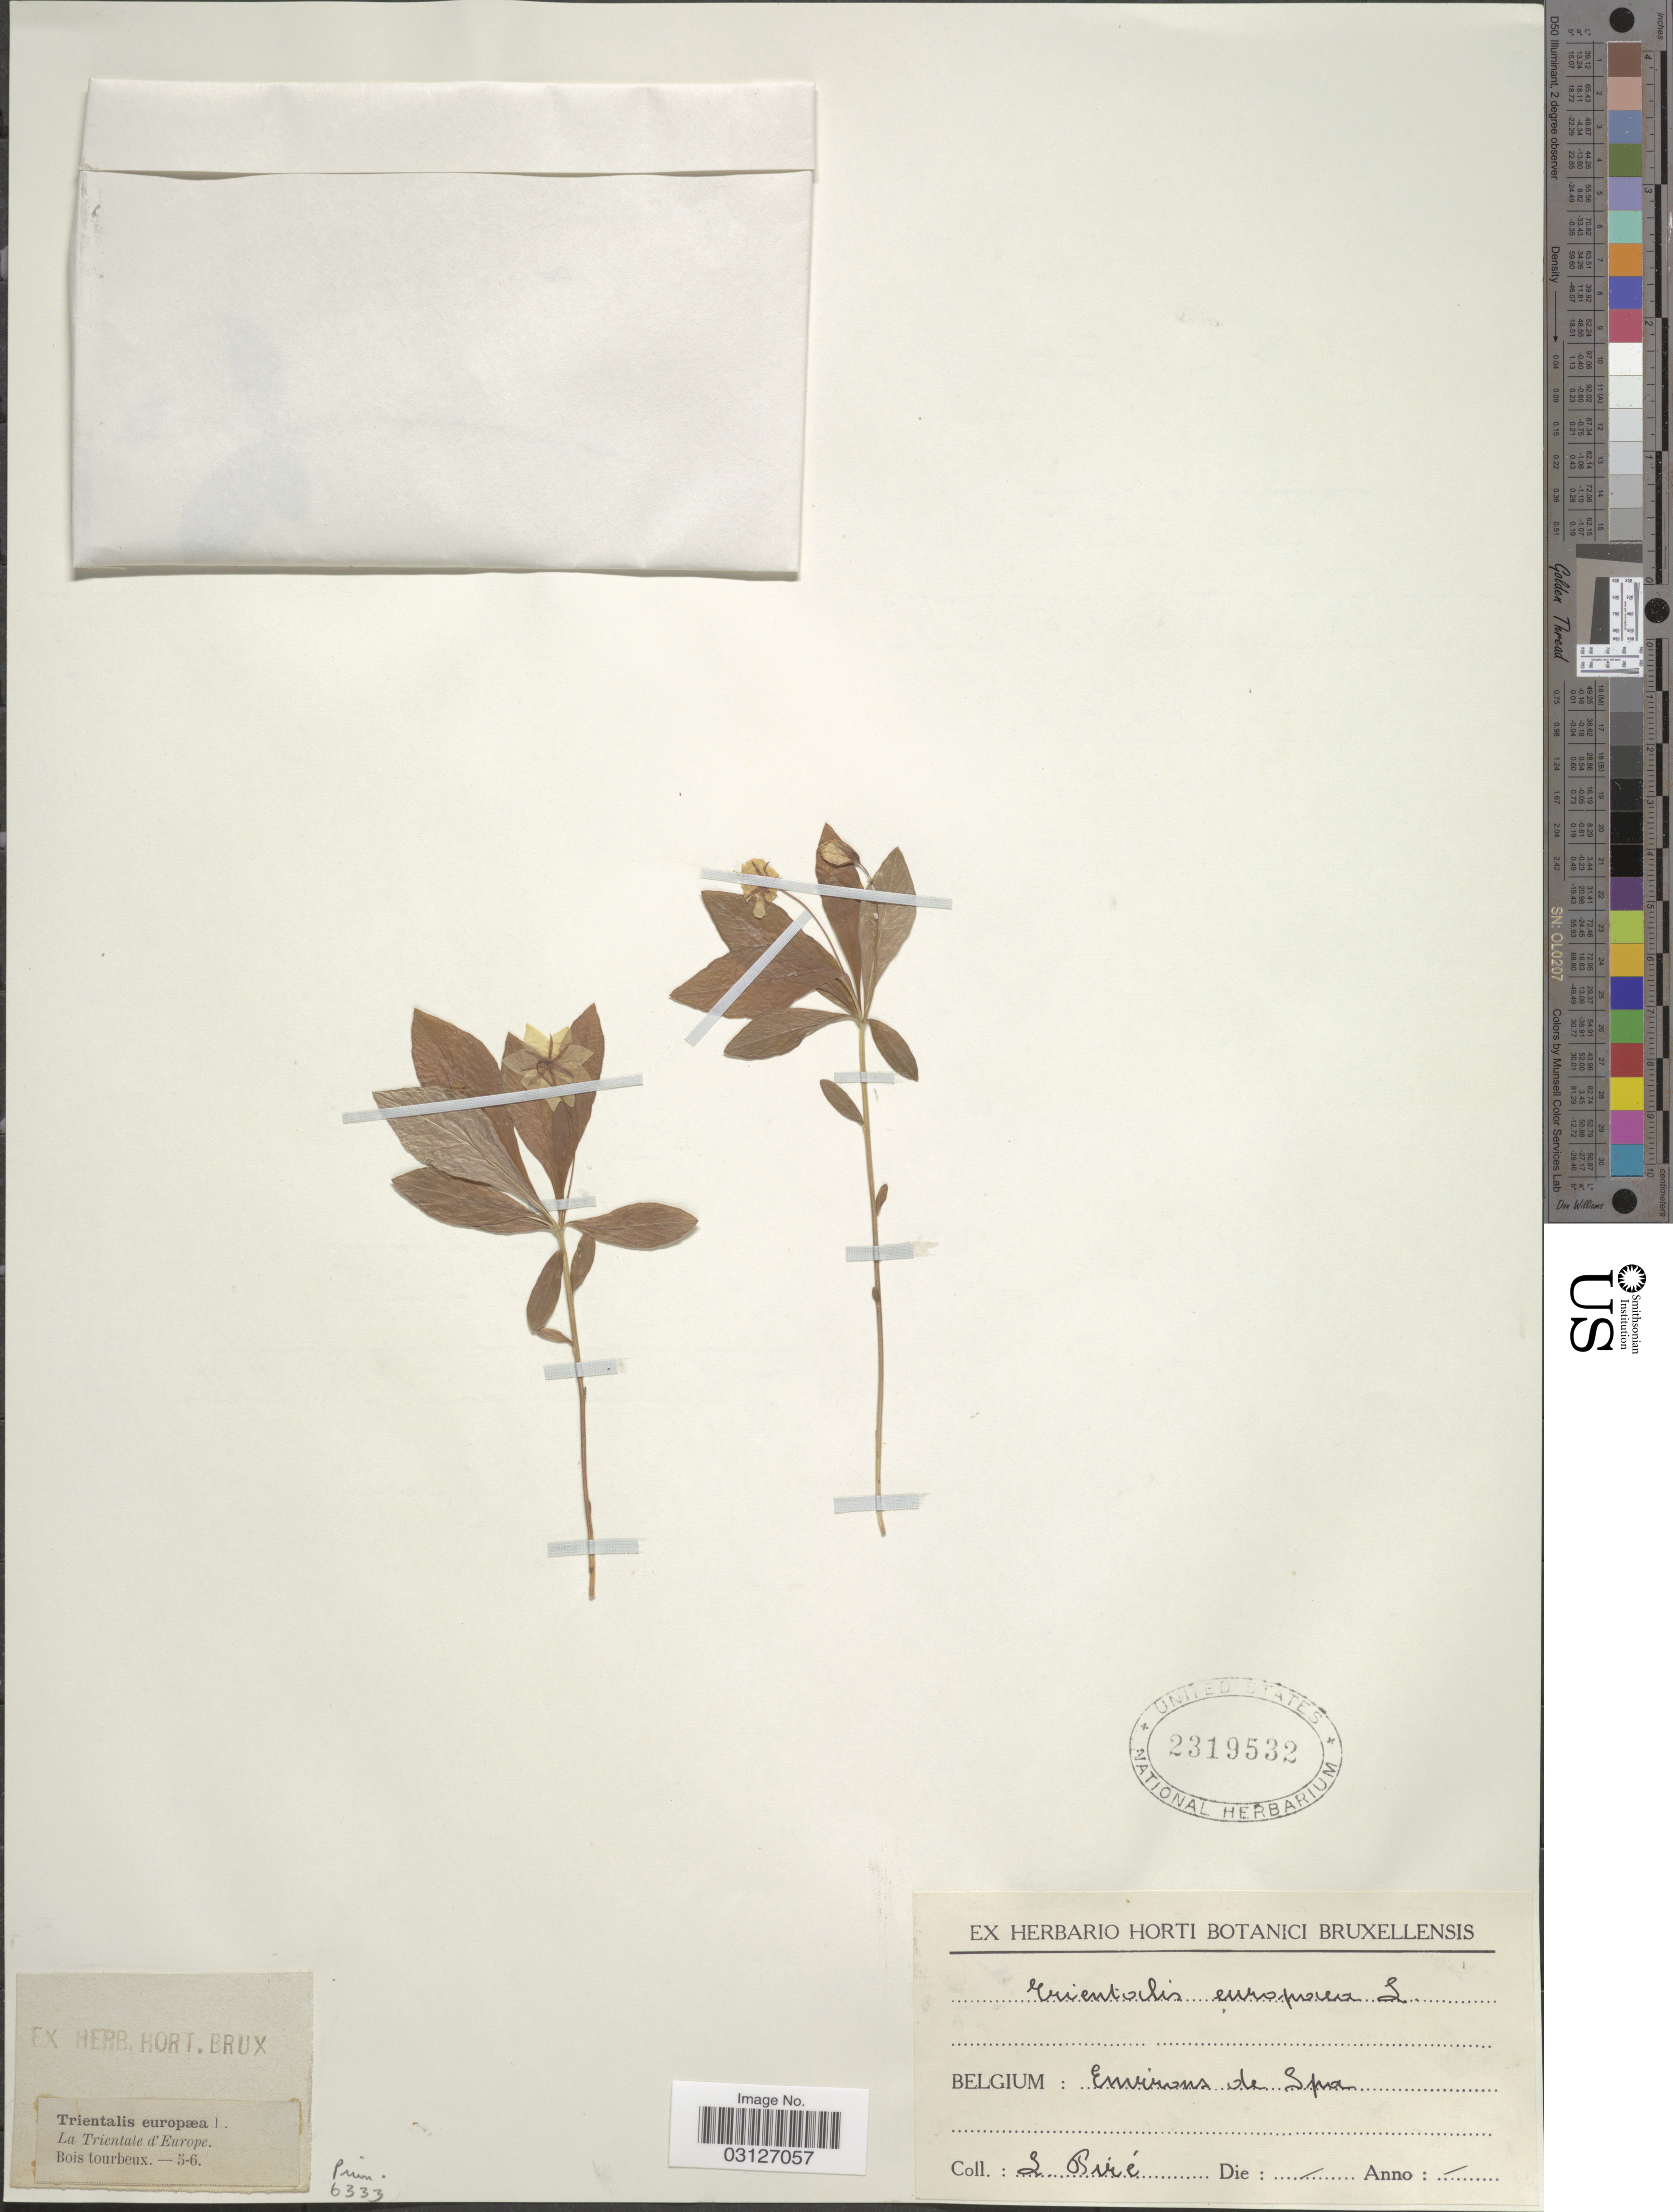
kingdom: Plantae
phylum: Tracheophyta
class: Magnoliopsida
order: Ericales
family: Primulaceae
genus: Trientalis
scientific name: Trientalis europaea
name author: L.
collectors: L. Pire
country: Belgium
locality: Environs de Spa., La Trientale d'Europe. Bois tourbeux.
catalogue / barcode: US 2319532